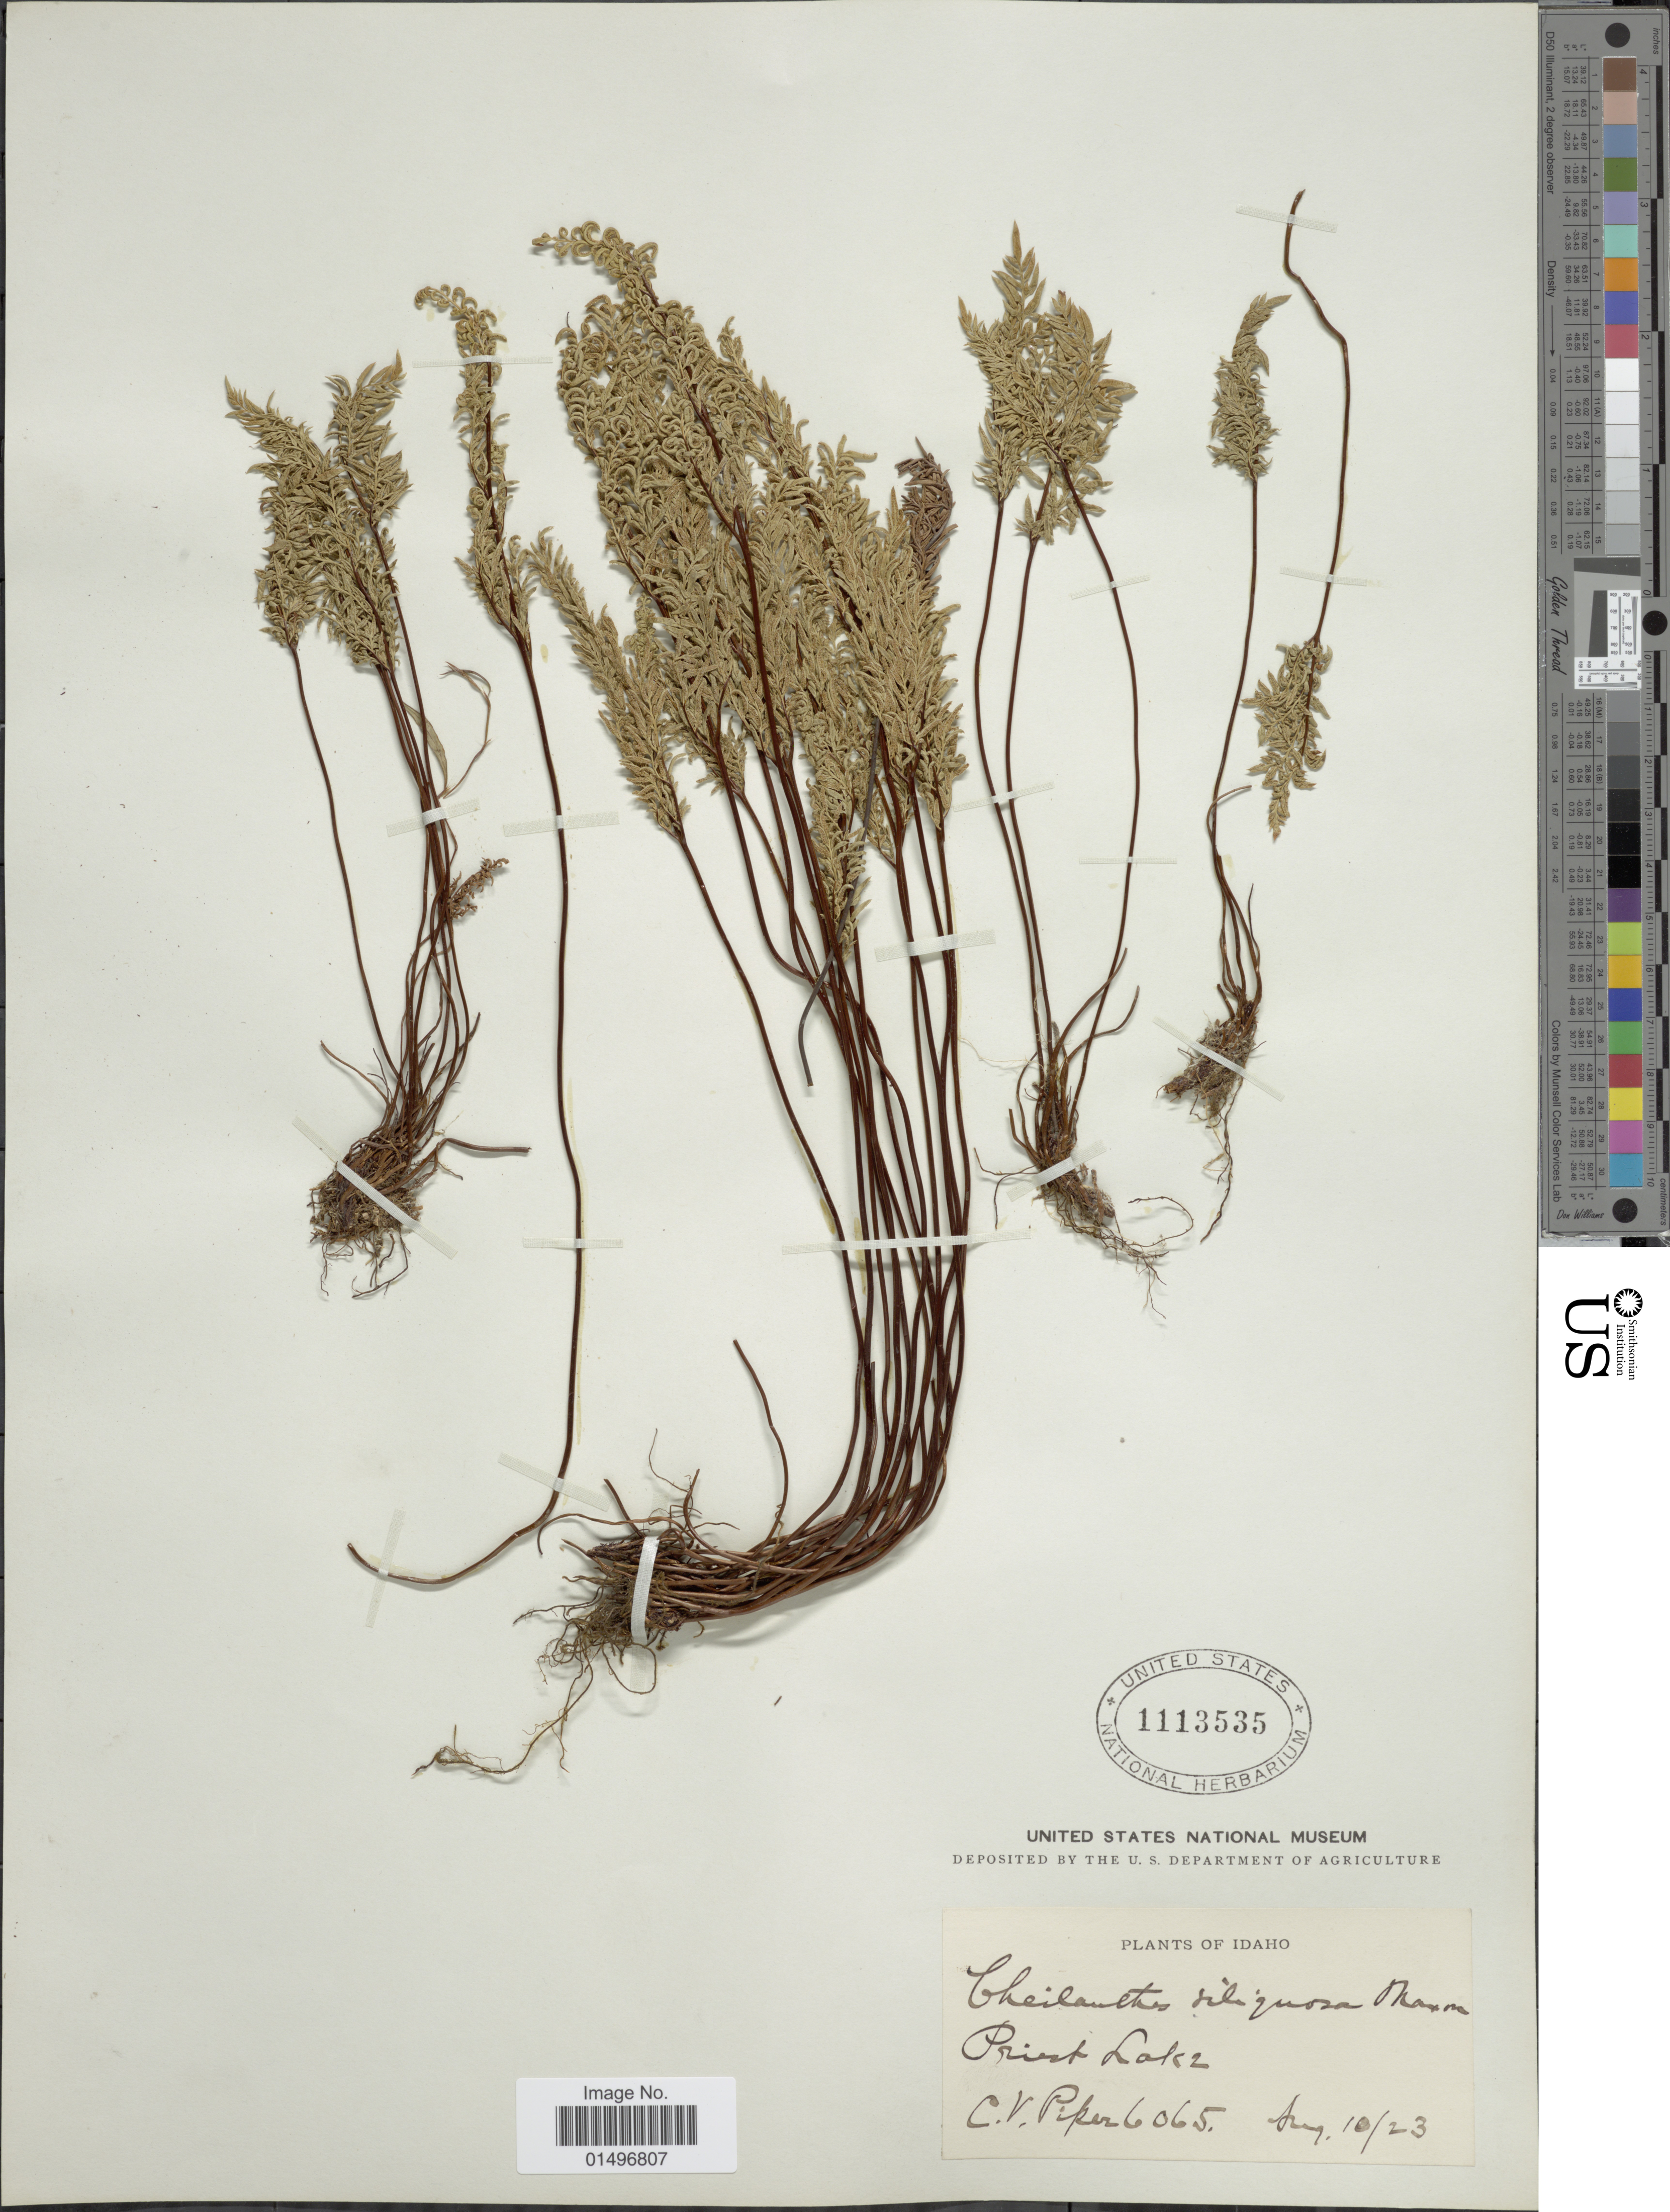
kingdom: Plantae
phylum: Tracheophyta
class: Polypodiopsida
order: Polypodiales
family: Pteridaceae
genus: Aspidotis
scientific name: Aspidotis densa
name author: (Brack.) Lellinger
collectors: C. V. Piper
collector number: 6065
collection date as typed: Transcribed d/m/y: 10/8/23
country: United States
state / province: Idaho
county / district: Bonner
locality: Priest Lake.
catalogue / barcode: US 1113535